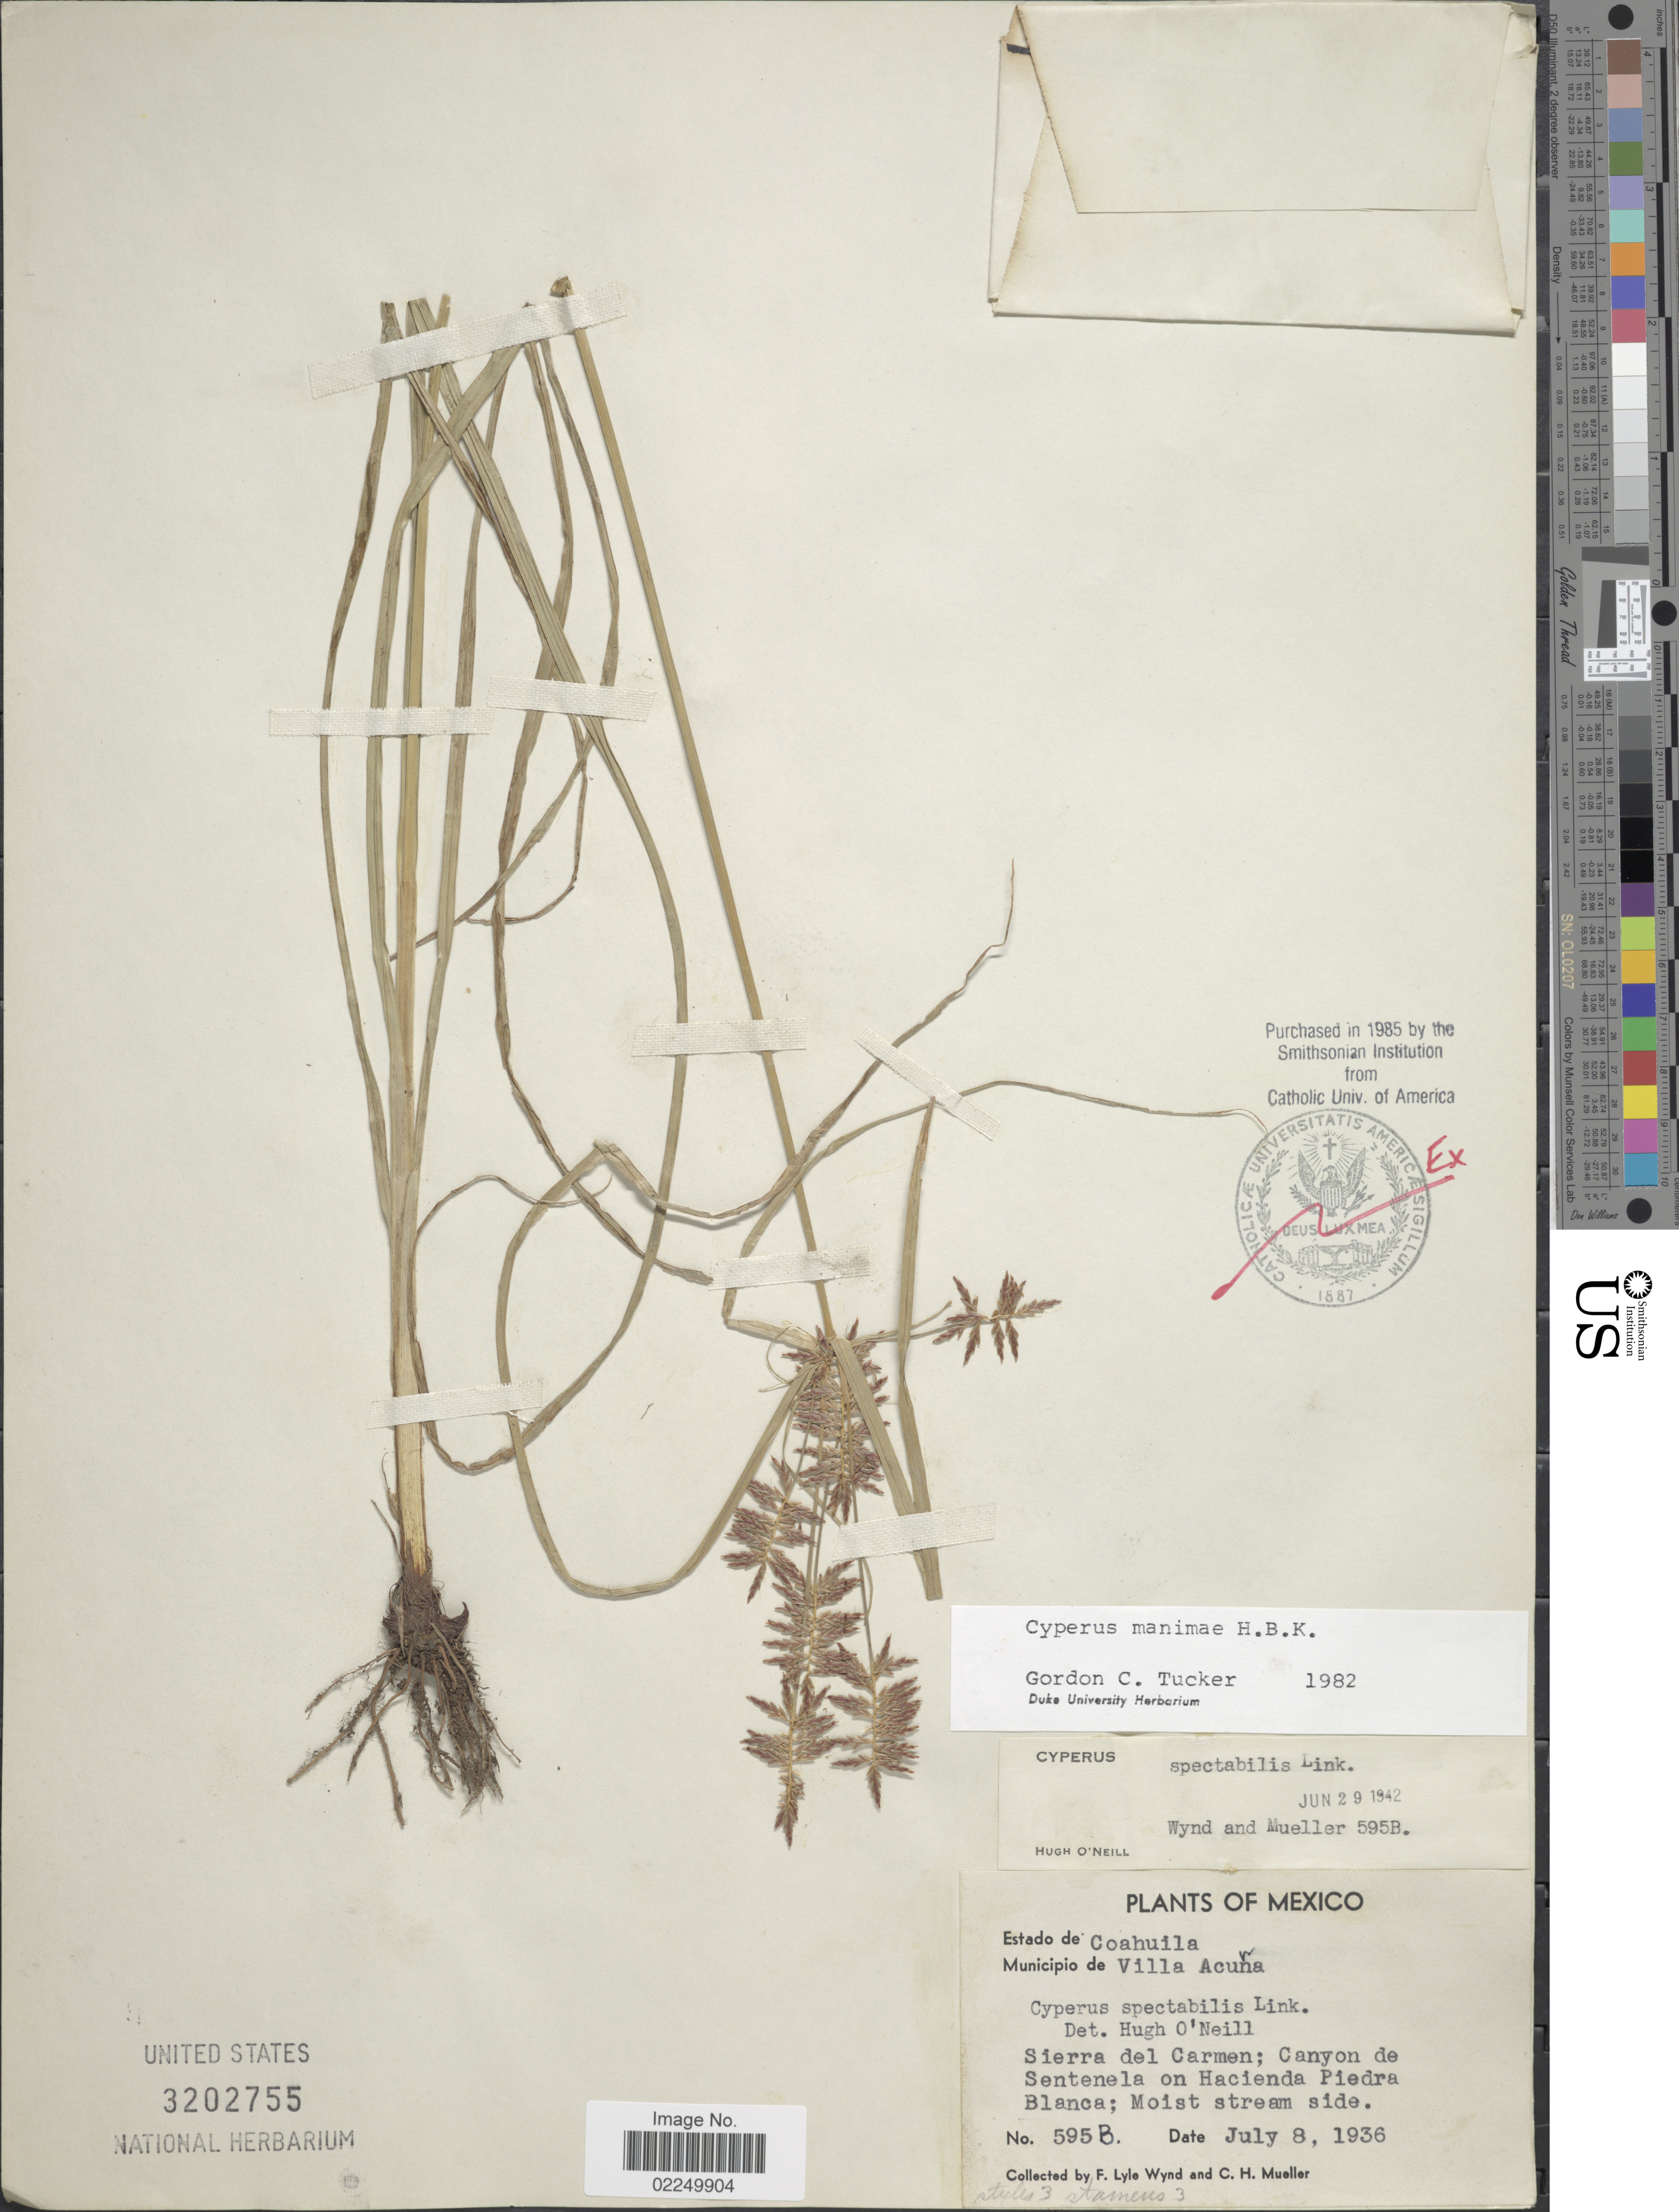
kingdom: Plantae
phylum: Tracheophyta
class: Liliopsida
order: Poales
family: Cyperaceae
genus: Cyperus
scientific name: Cyperus manimae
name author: Kunth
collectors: F. L. Wynd & C. H. Mueller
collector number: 595B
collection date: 1936-07-08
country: Mexico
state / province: Coahuila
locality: Municipio de Villa Acunna, Sierra del Carmen; Canyon de Sentenela on Hacienda Piedra Blanca; mosit stream side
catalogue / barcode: US 3202755